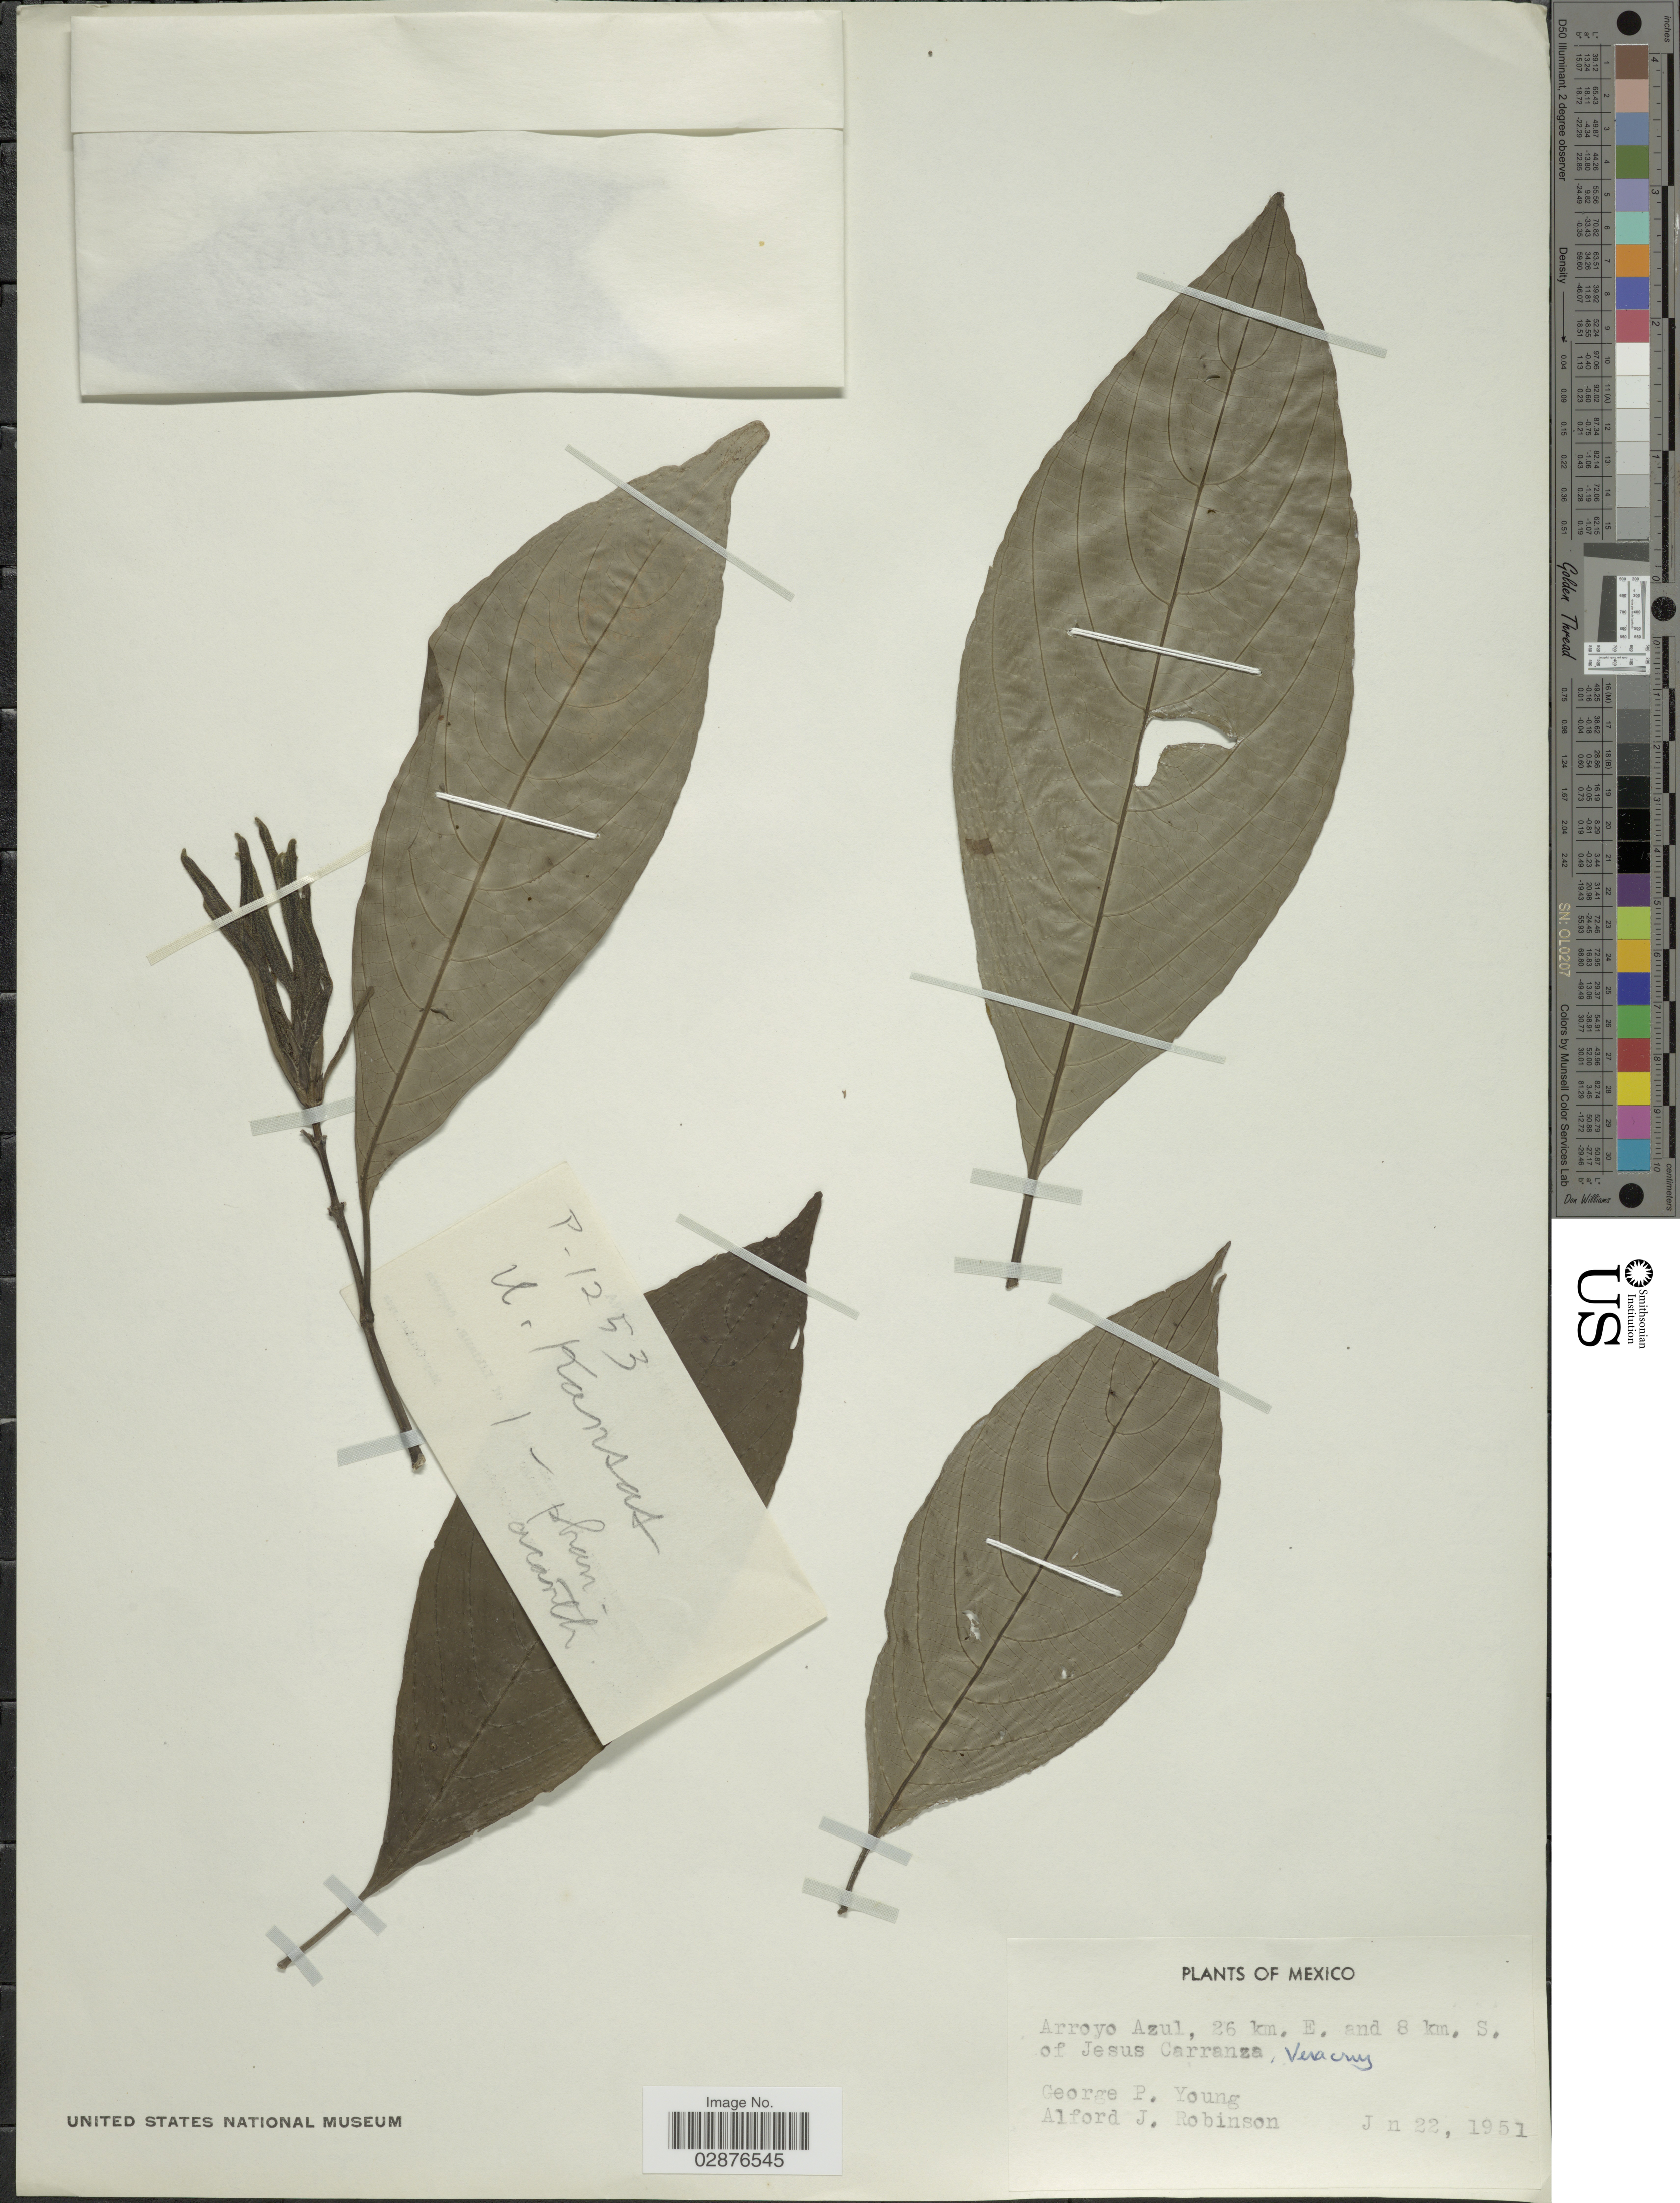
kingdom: Plantae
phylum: Tracheophyta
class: Magnoliopsida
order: Lamiales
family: Acanthaceae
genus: Justicia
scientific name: Justicia magniflora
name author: (S.F. Blake) D.N. Gibson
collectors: G. Young & A. J. Robinson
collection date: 1951-06-22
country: Mexico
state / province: Veracruz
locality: Arroyo azul, 26 km. E. and 8 km. S. of Jesus Carranza, Veracruz.